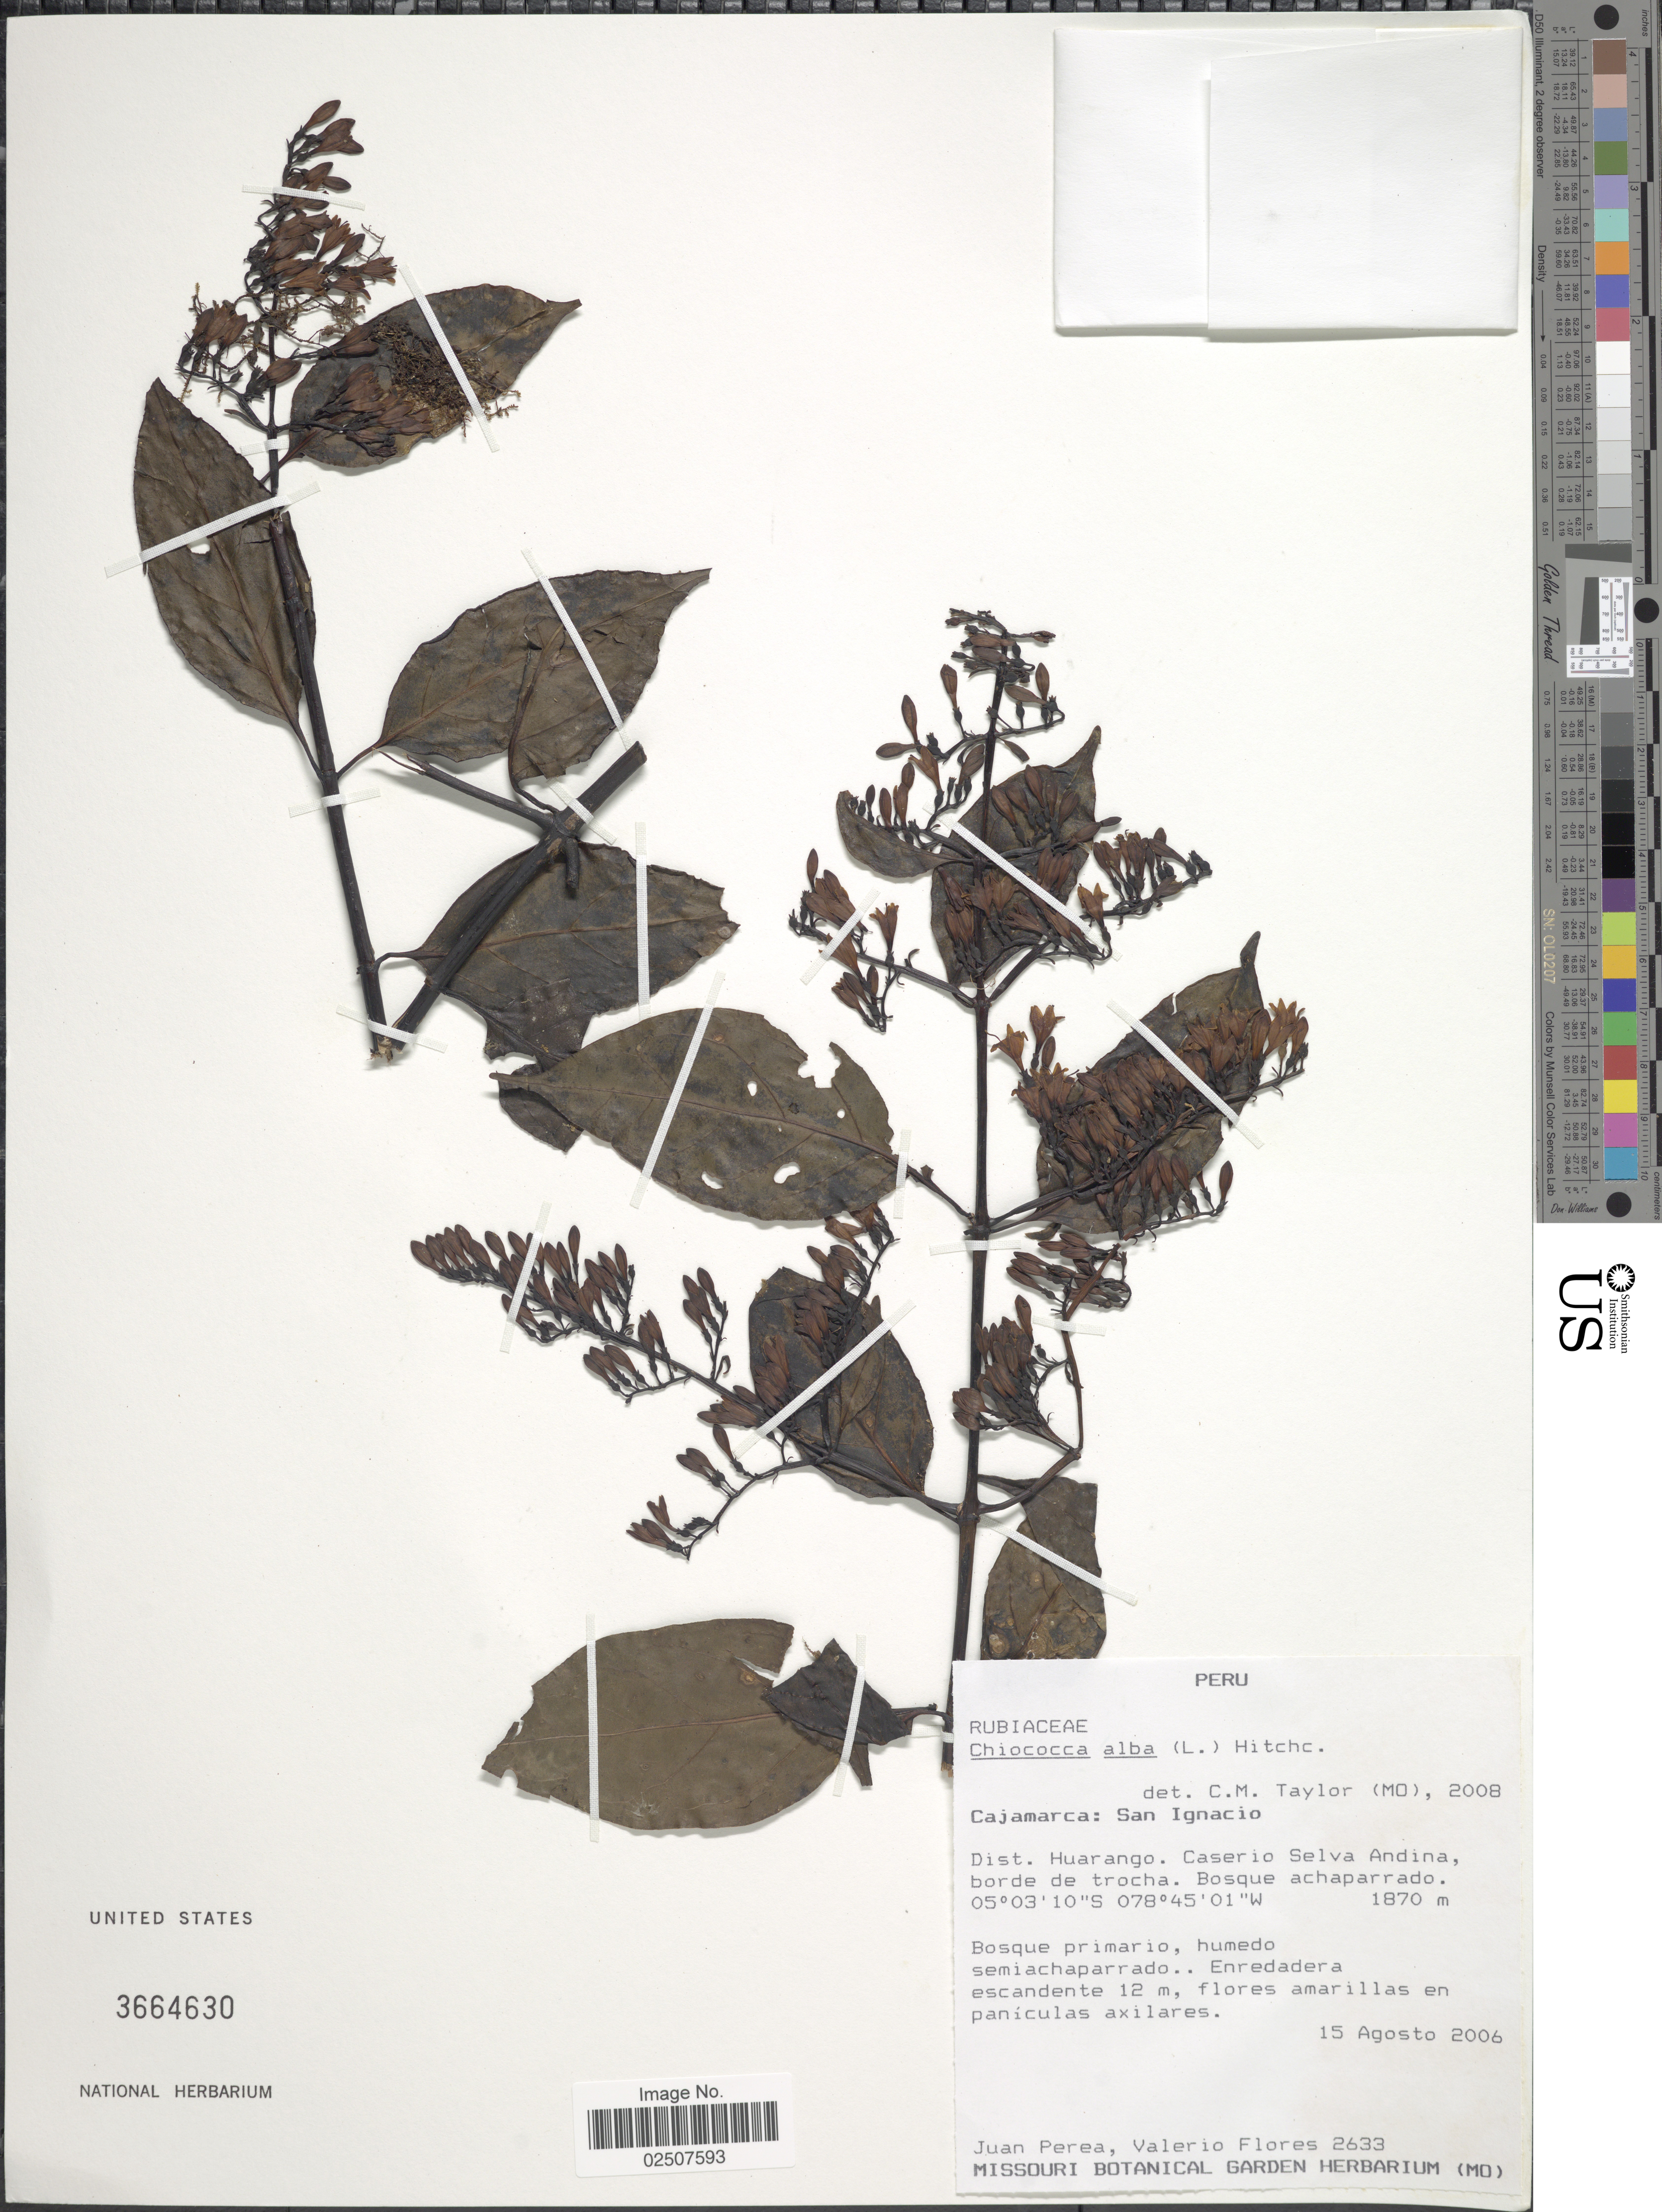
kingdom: Plantae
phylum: Tracheophyta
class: Magnoliopsida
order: Gentianales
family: Rubiaceae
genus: Chiococca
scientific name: Chiococca alba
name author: (L.) Hitchc.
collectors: J. Perea & V. Flores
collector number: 2633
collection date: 2006-08-15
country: Peru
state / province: Cajamarca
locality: San Ignacio. Dist. Huarango. Caserio Selva Andina, borde de trocha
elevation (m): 1870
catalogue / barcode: US 3664630